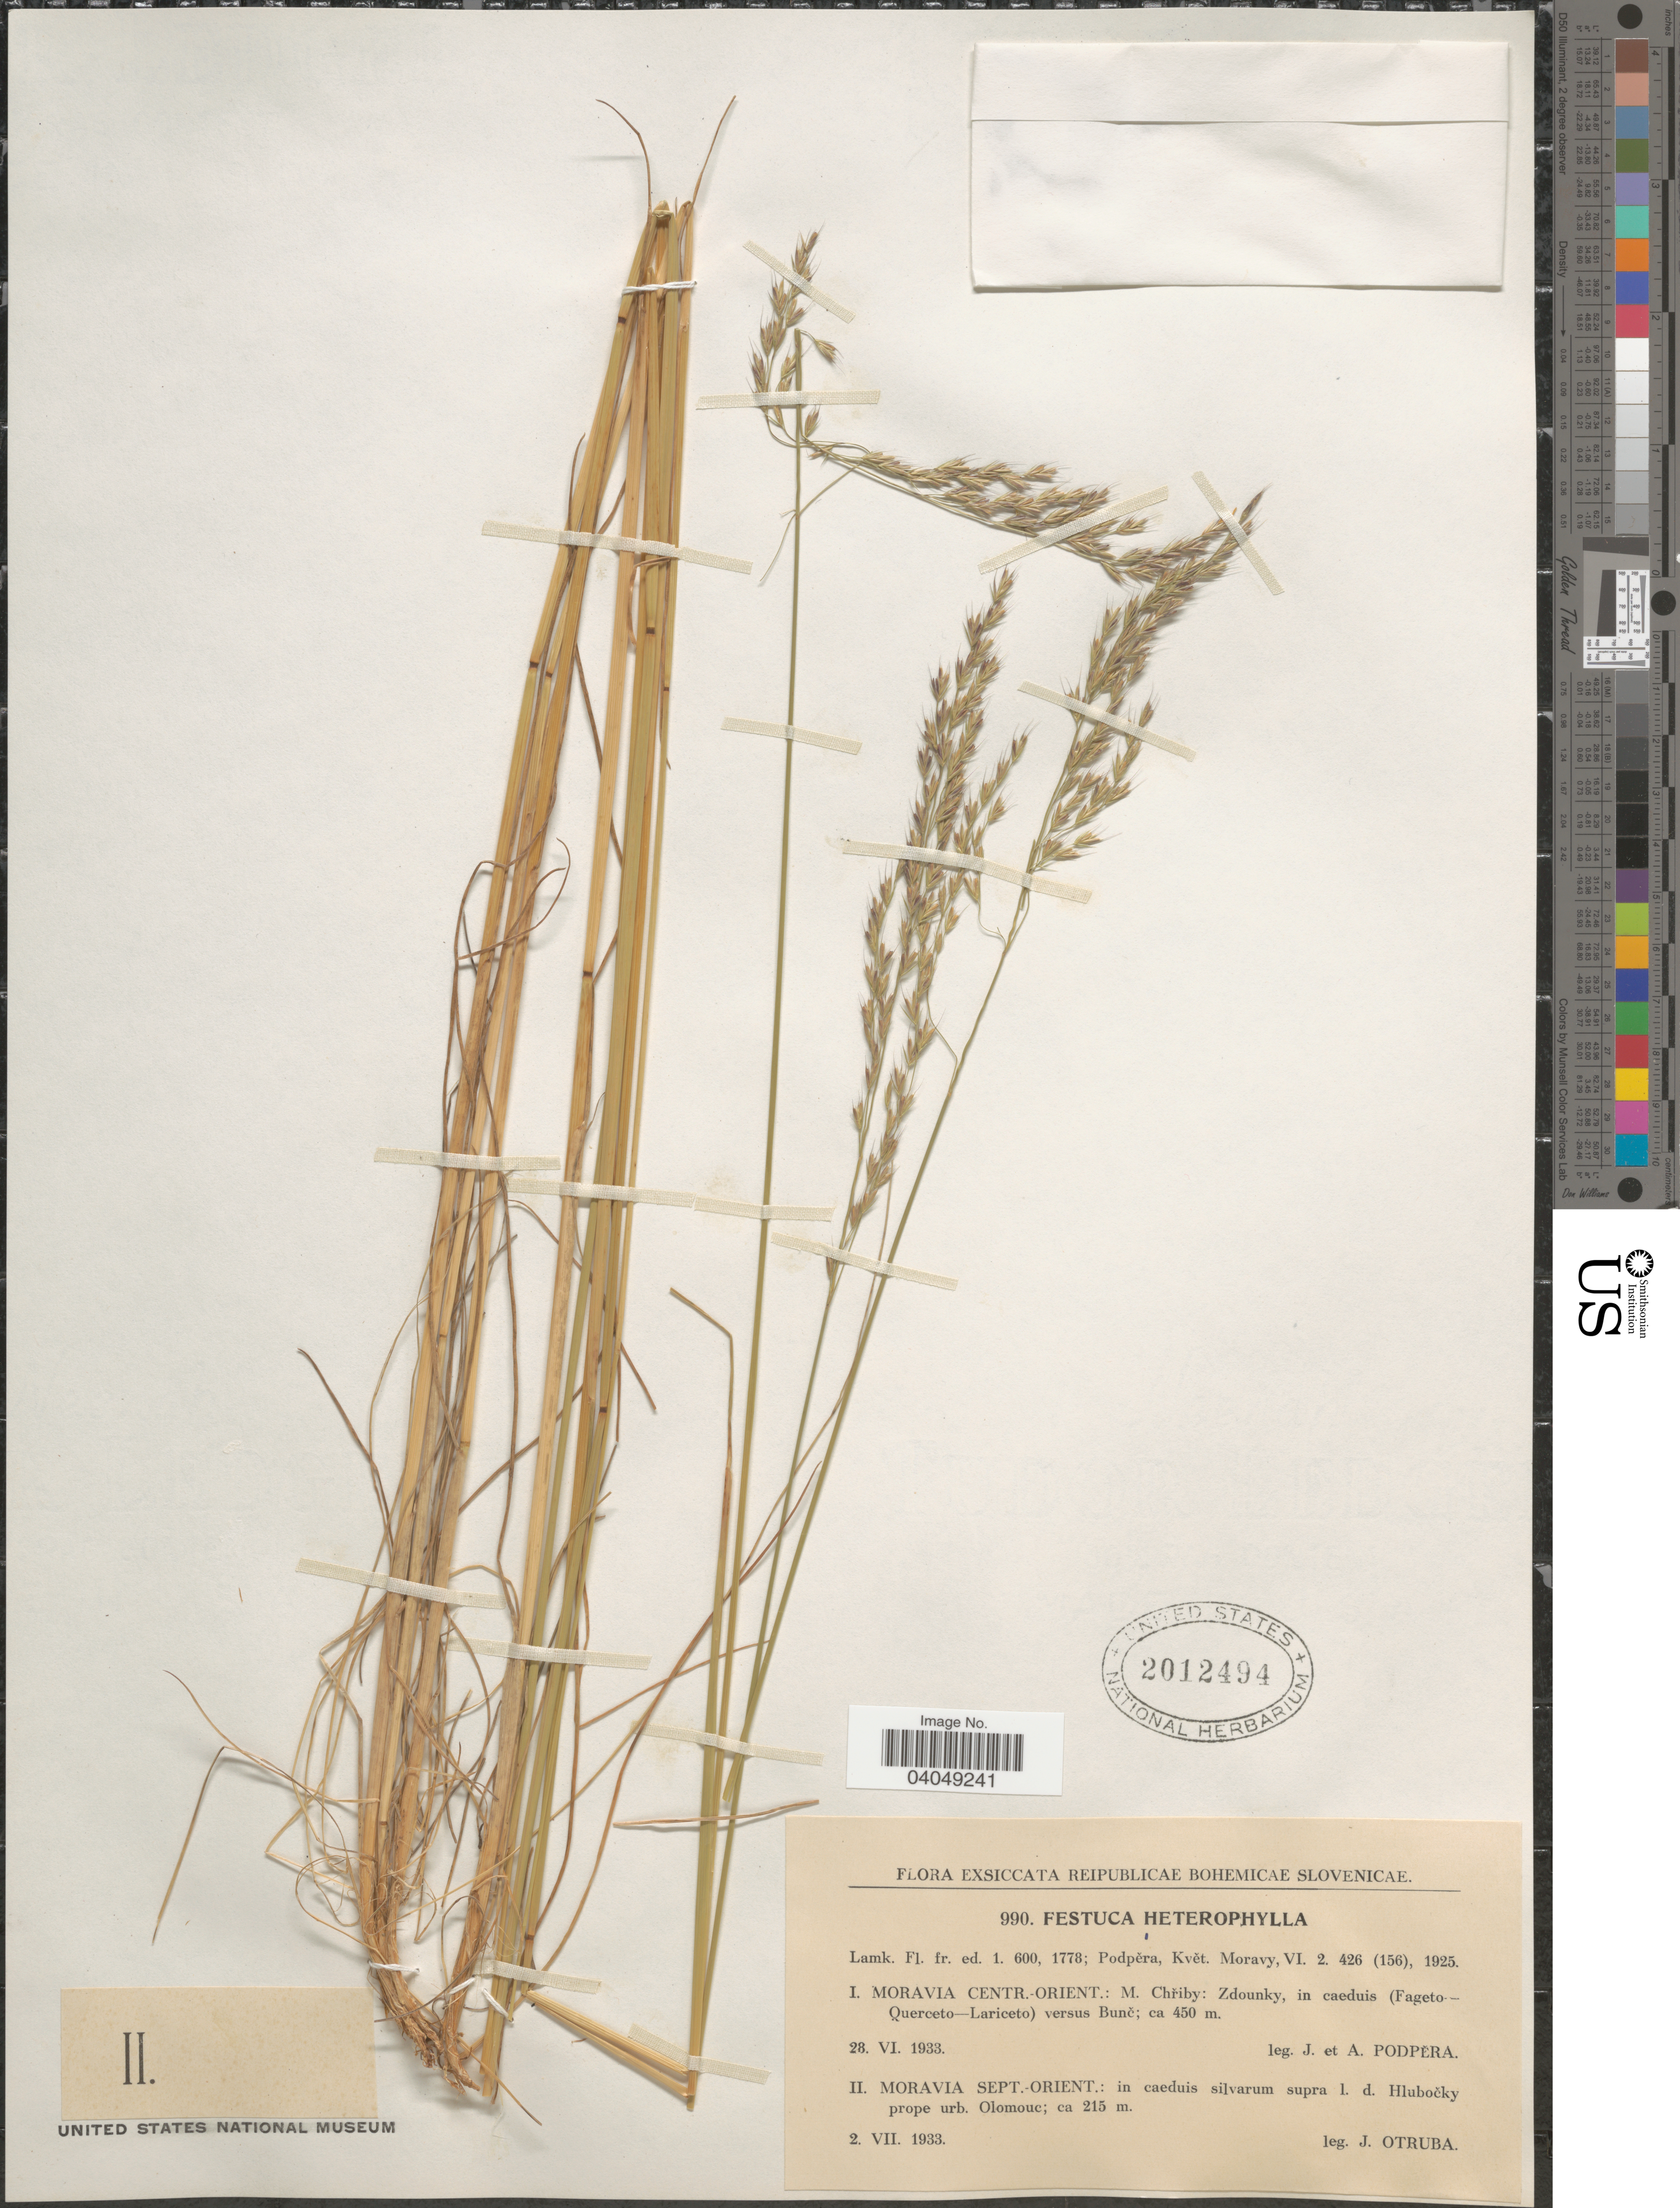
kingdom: Plantae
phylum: Tracheophyta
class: Liliopsida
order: Poales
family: Poaceae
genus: Festuca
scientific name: Festuca heterophylla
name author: Lam.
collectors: J. Otruba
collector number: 990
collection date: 1933-07-02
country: Czechia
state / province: Olomouc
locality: Moravia Sept.-Orient.: in caeduis silvarum supra l. d. Hlubočky prope urb. Olomouc.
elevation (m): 215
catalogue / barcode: US 2012494